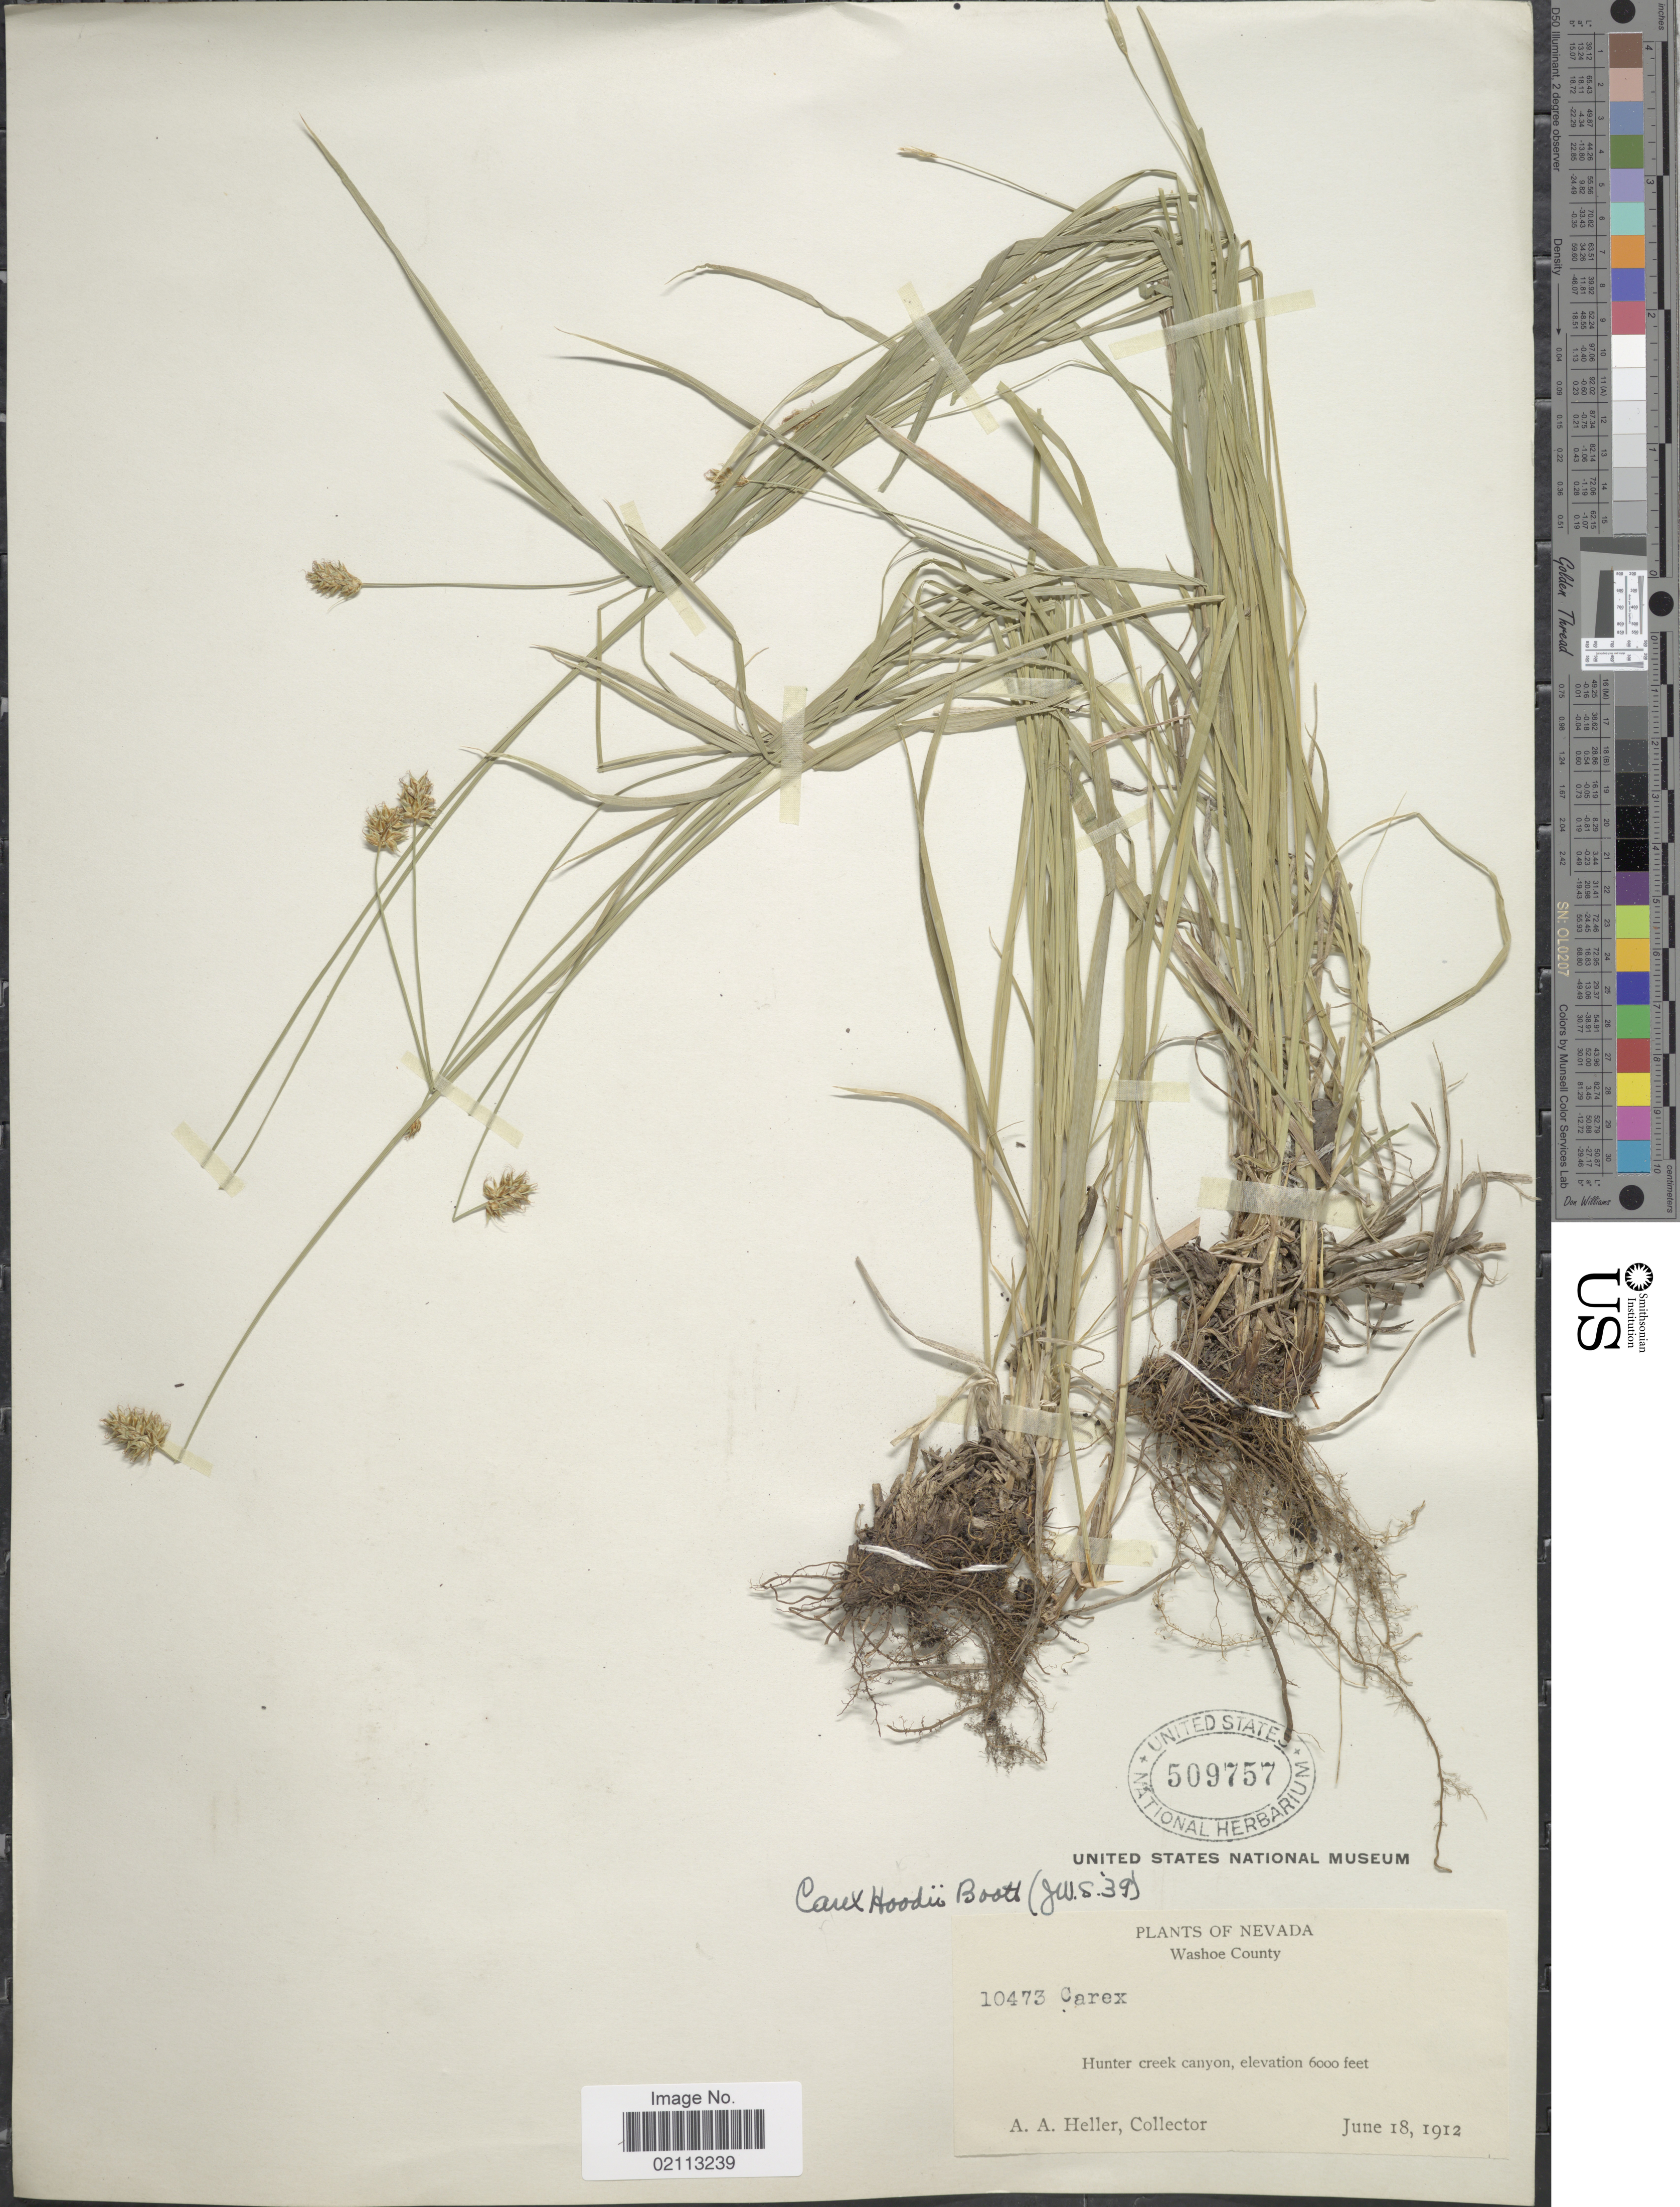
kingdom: Plantae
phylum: Tracheophyta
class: Liliopsida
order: Poales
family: Cyperaceae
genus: Carex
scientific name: Carex hoodii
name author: Boott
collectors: A. A. Heller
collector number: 10473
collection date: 1912-06-18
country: United States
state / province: Nevada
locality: Washoe County, Hunter creek canyon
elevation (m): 1829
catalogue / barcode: US 509757